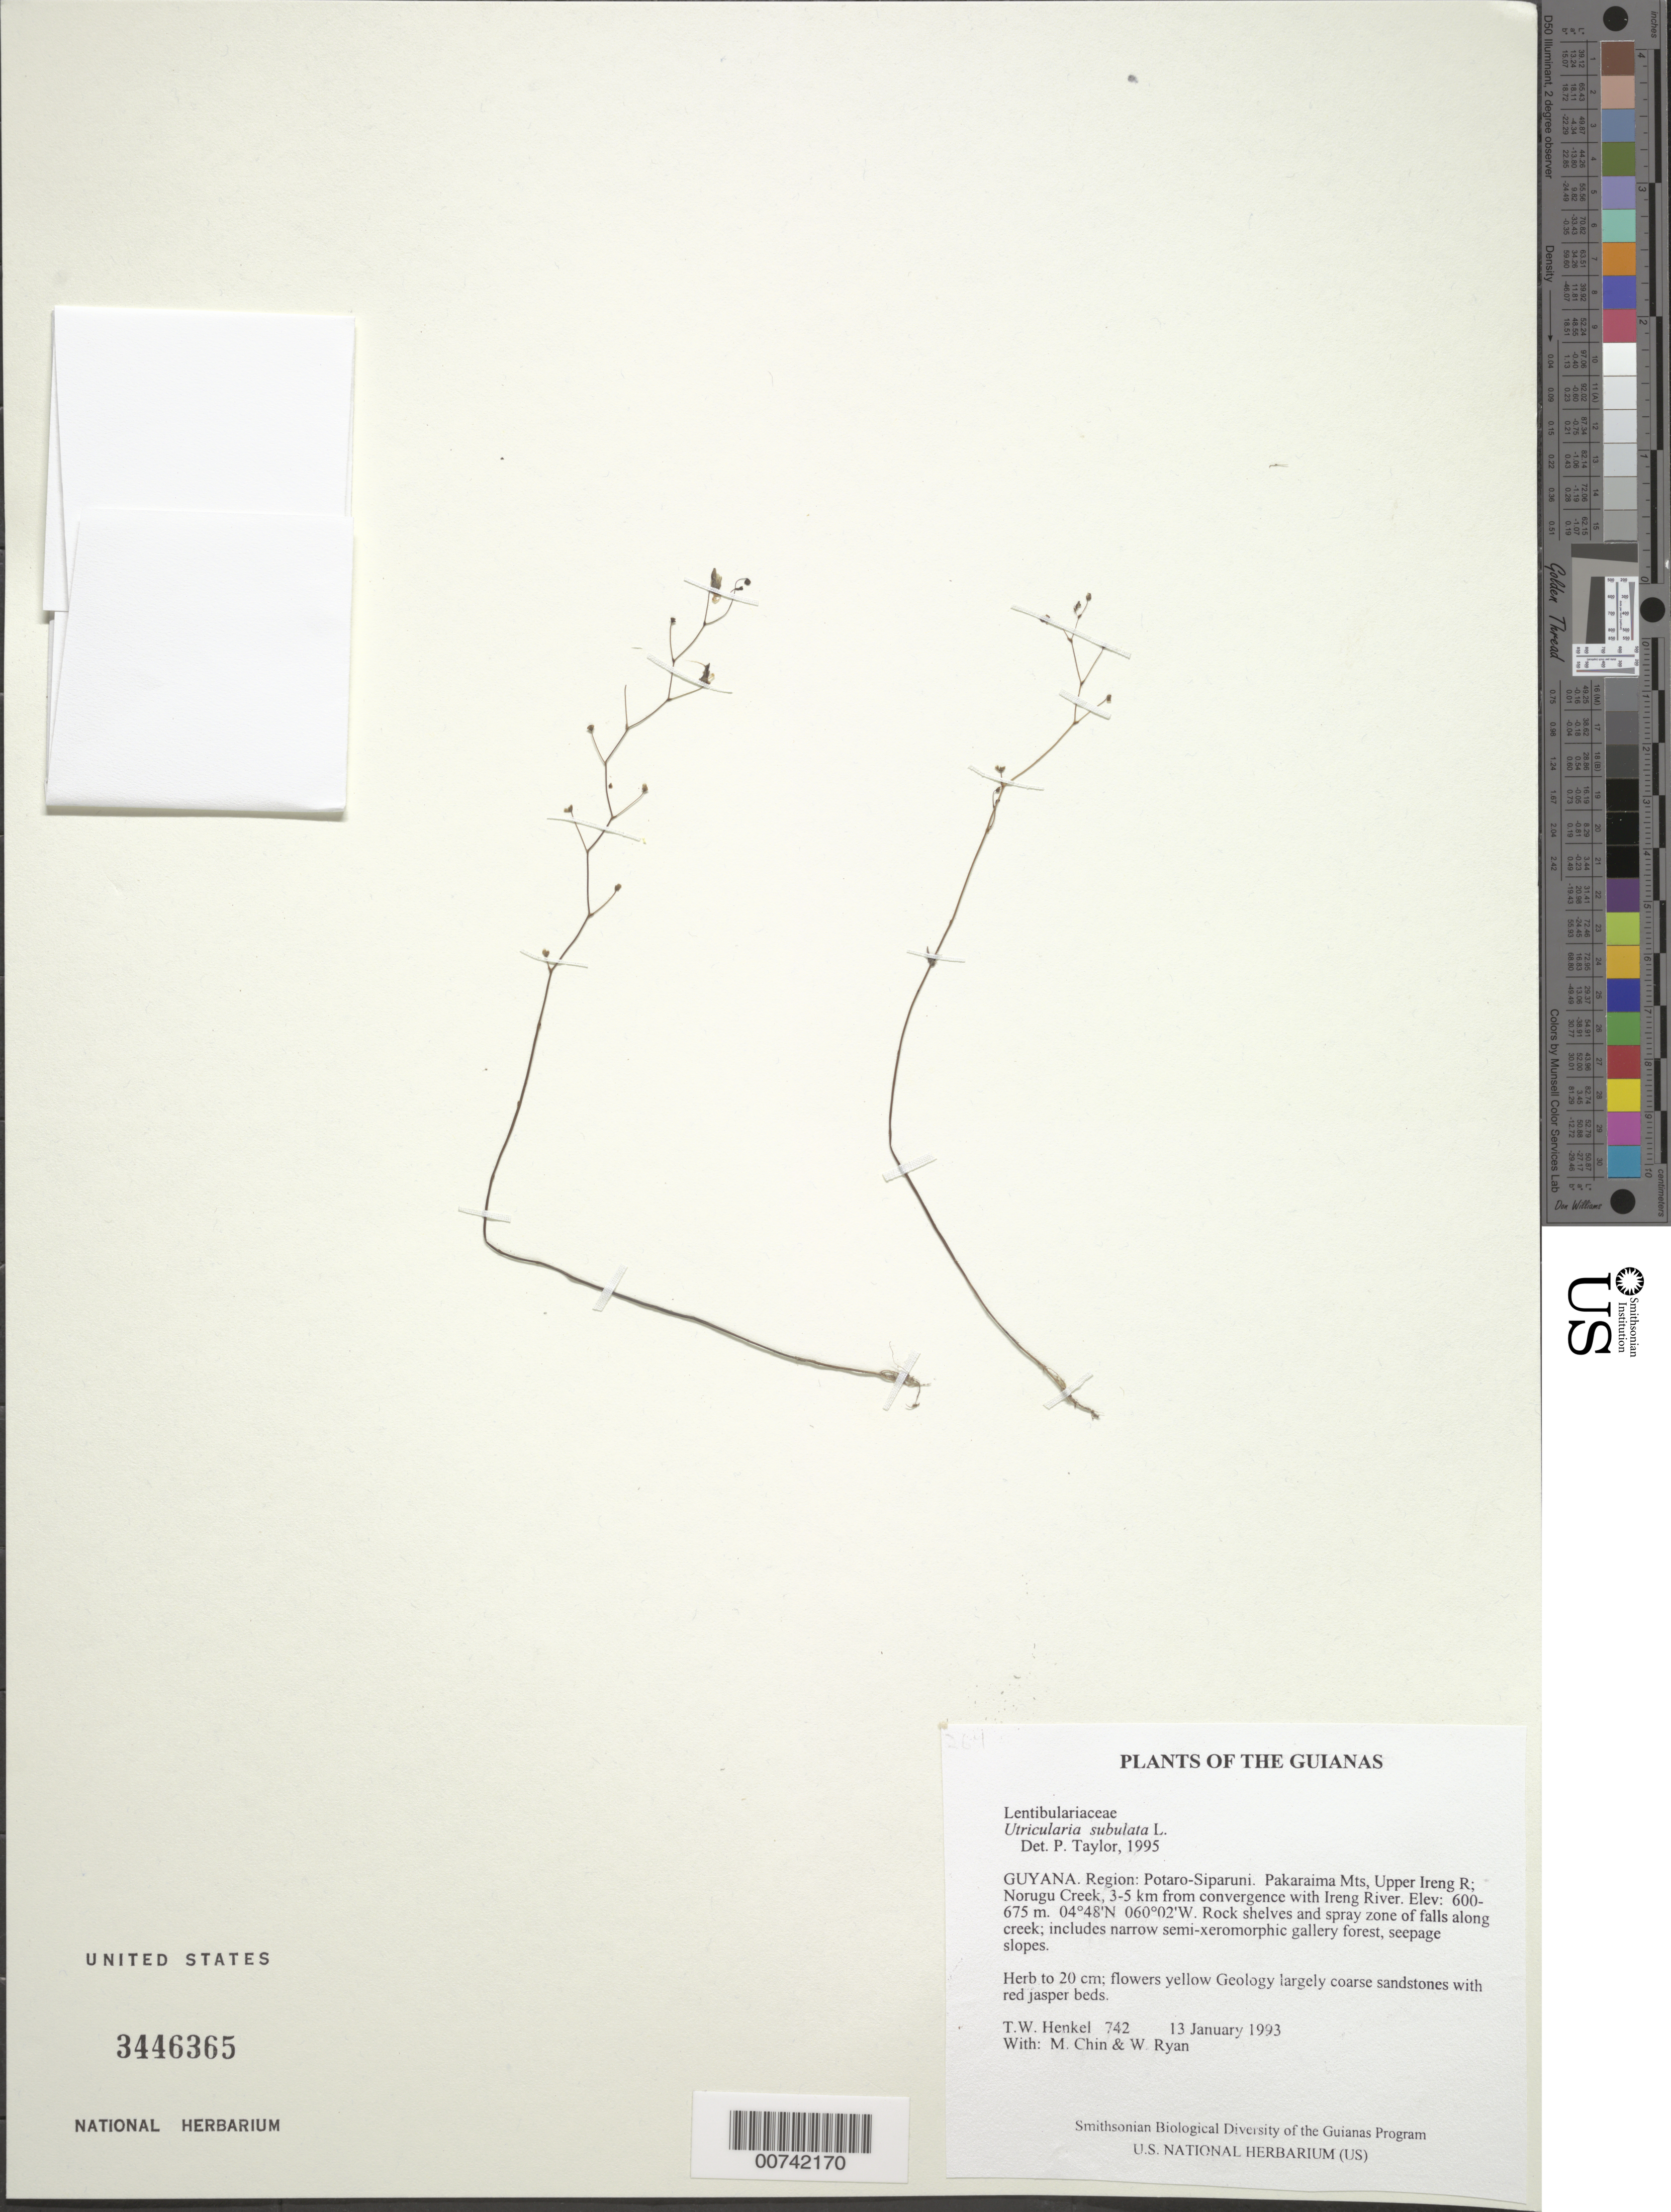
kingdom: Plantae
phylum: Tracheophyta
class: Magnoliopsida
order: Lamiales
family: Lentibulariaceae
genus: Utricularia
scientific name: Utricularia subulata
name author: L.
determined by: Taylor, P.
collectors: T. Henkel, M. Chin & W. Ryan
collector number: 742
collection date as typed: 13 January 1993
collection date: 1993-01-13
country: Guyana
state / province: Potaro-Siparuni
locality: Pakaraima Mts, Upper Ireng R; Norugu Creek, 3-5 km from convergence with Ireng River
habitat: Rock shelves and spray zone of falls along creek; includes narrow semi-xeromorphic gallery forest, seepage slopes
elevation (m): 600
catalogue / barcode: US 3446365